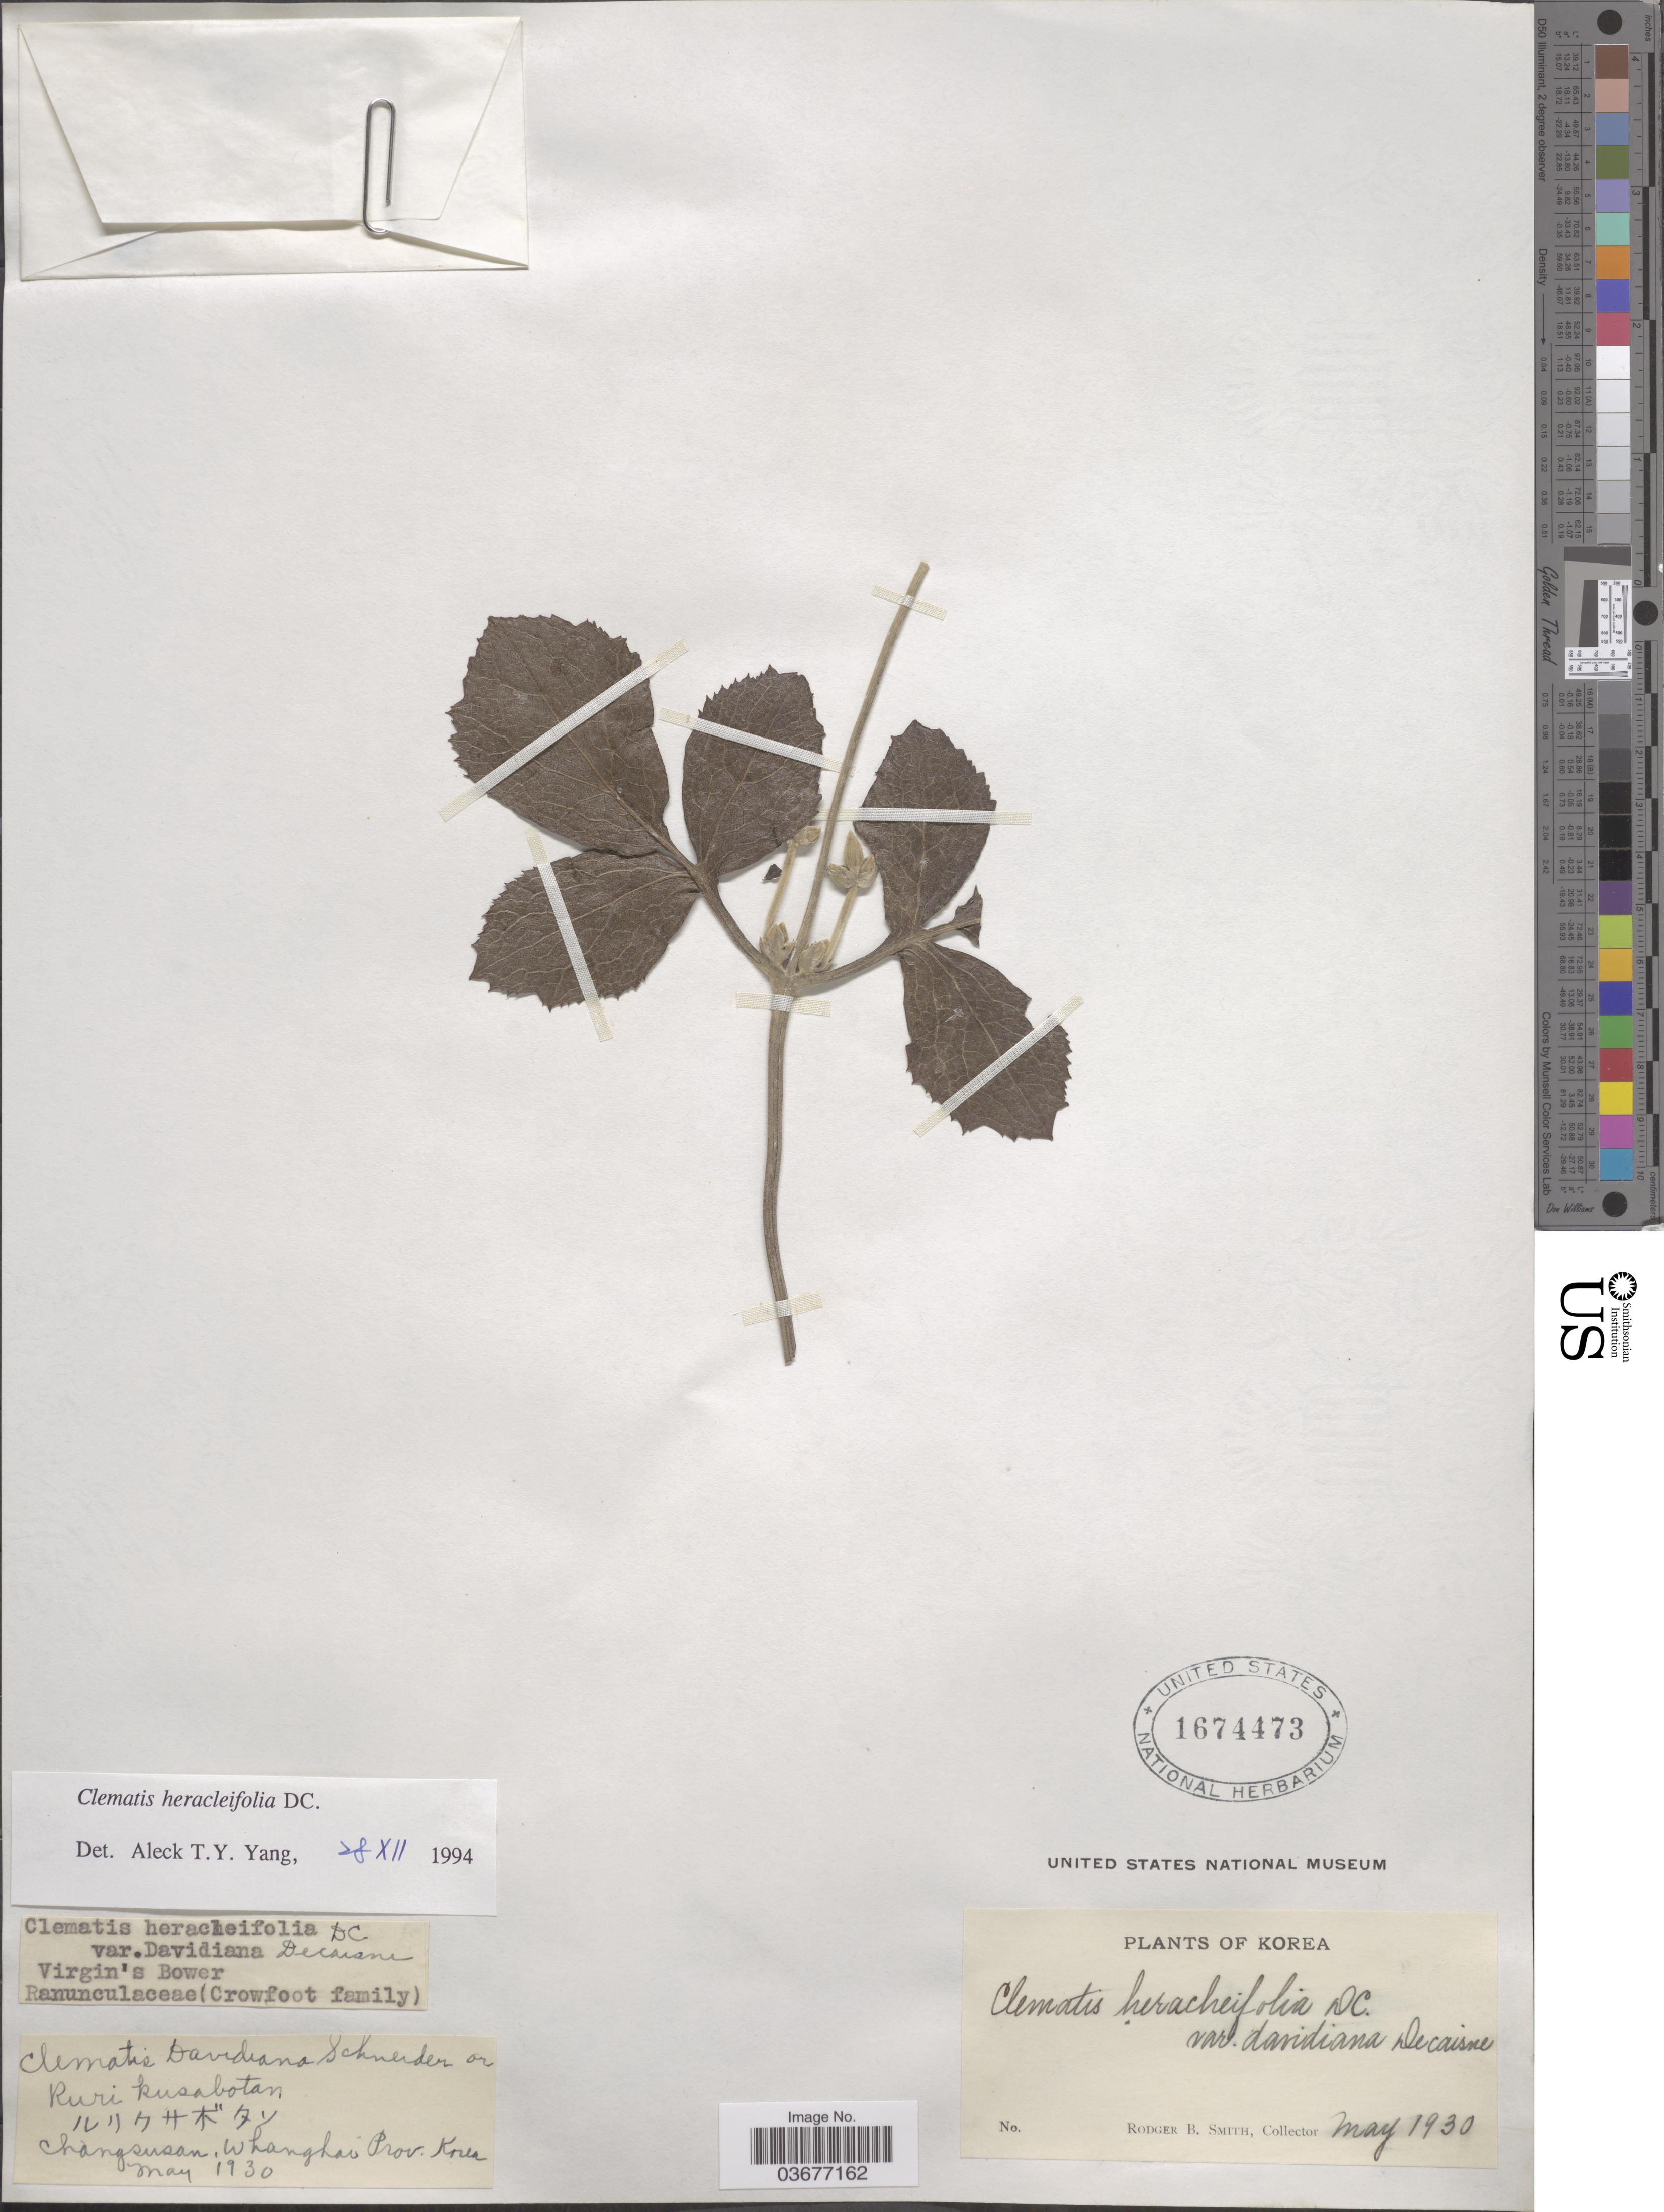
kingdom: Plantae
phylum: Tracheophyta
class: Magnoliopsida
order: Ranunculales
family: Ranunculaceae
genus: Clematis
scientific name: Clematis heracleifolia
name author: DC.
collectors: R. B. Smith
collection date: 1930-05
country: North Korea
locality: Changsusan, Whanghai Prov. Korea. Korea.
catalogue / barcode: US 1674473